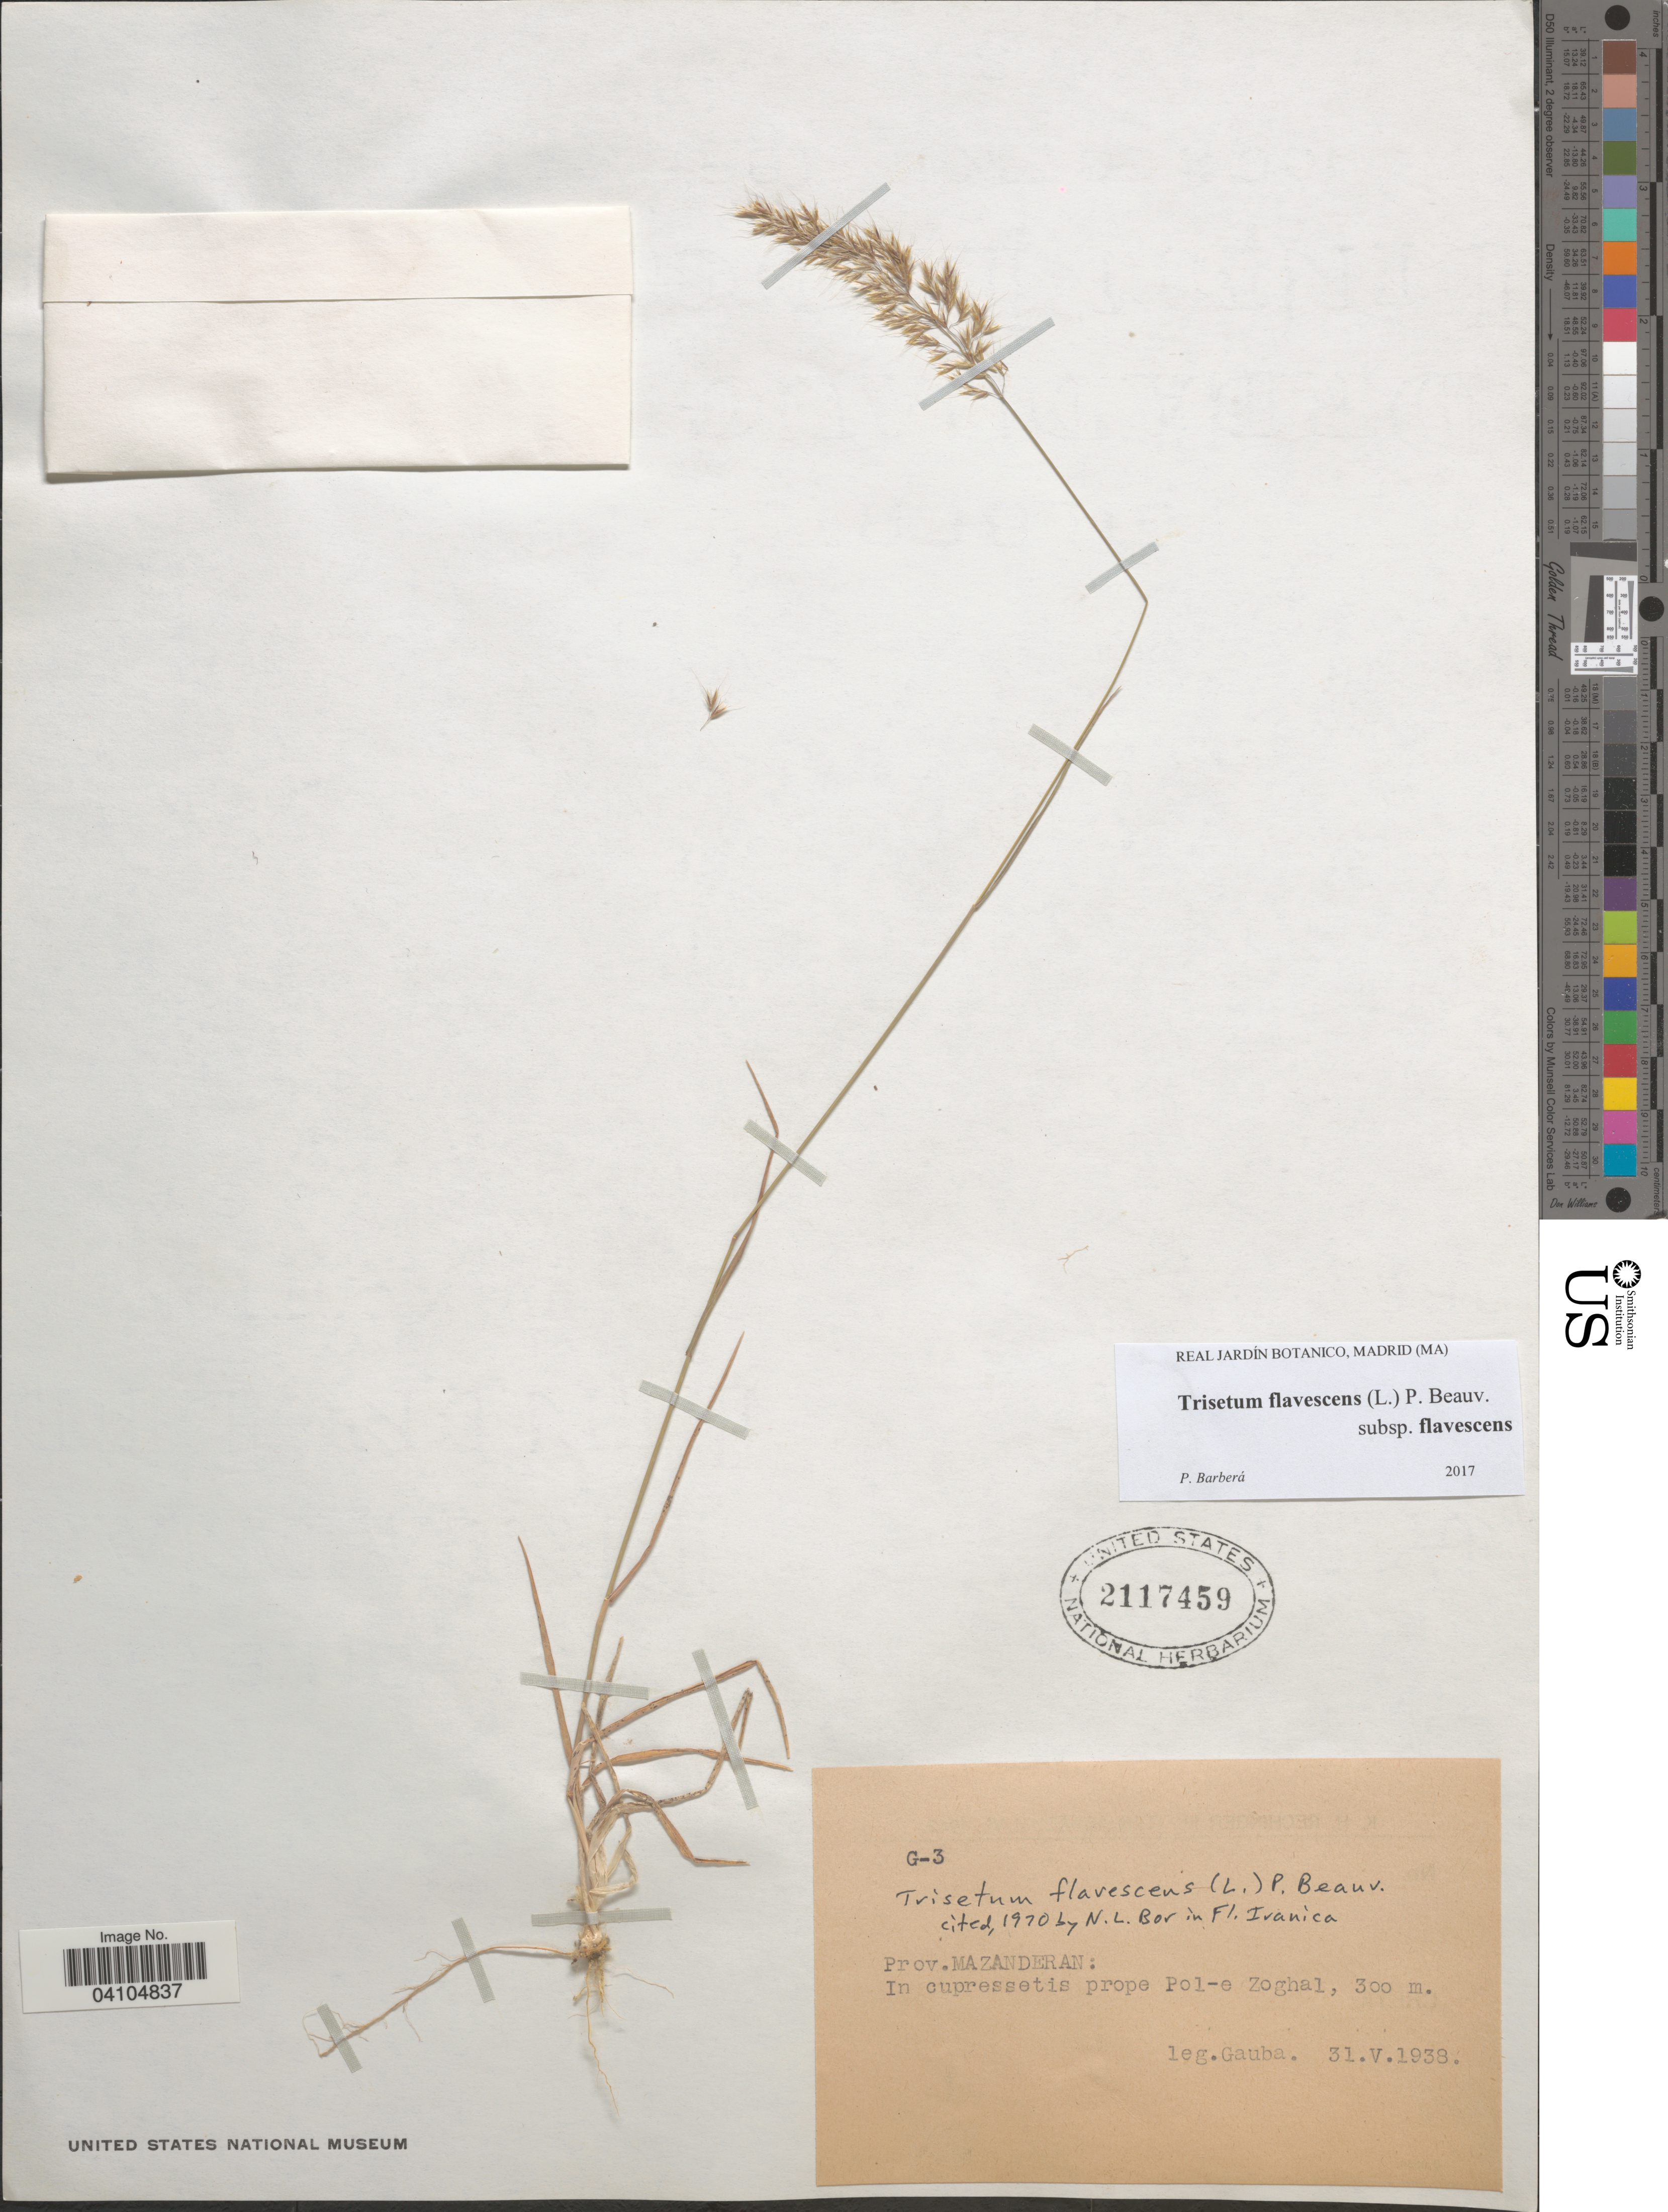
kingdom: Plantae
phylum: Tracheophyta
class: Liliopsida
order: Poales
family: Poaceae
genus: Trisetum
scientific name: Trisetum flavescens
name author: (L.) P. Beauv.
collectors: Gauba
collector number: G-3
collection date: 1938-05-31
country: Iran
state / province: Mazandaran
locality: Prov. Mazanderan: In cupressetis prope Pol-e Zoghal.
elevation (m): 300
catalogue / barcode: US 2117459